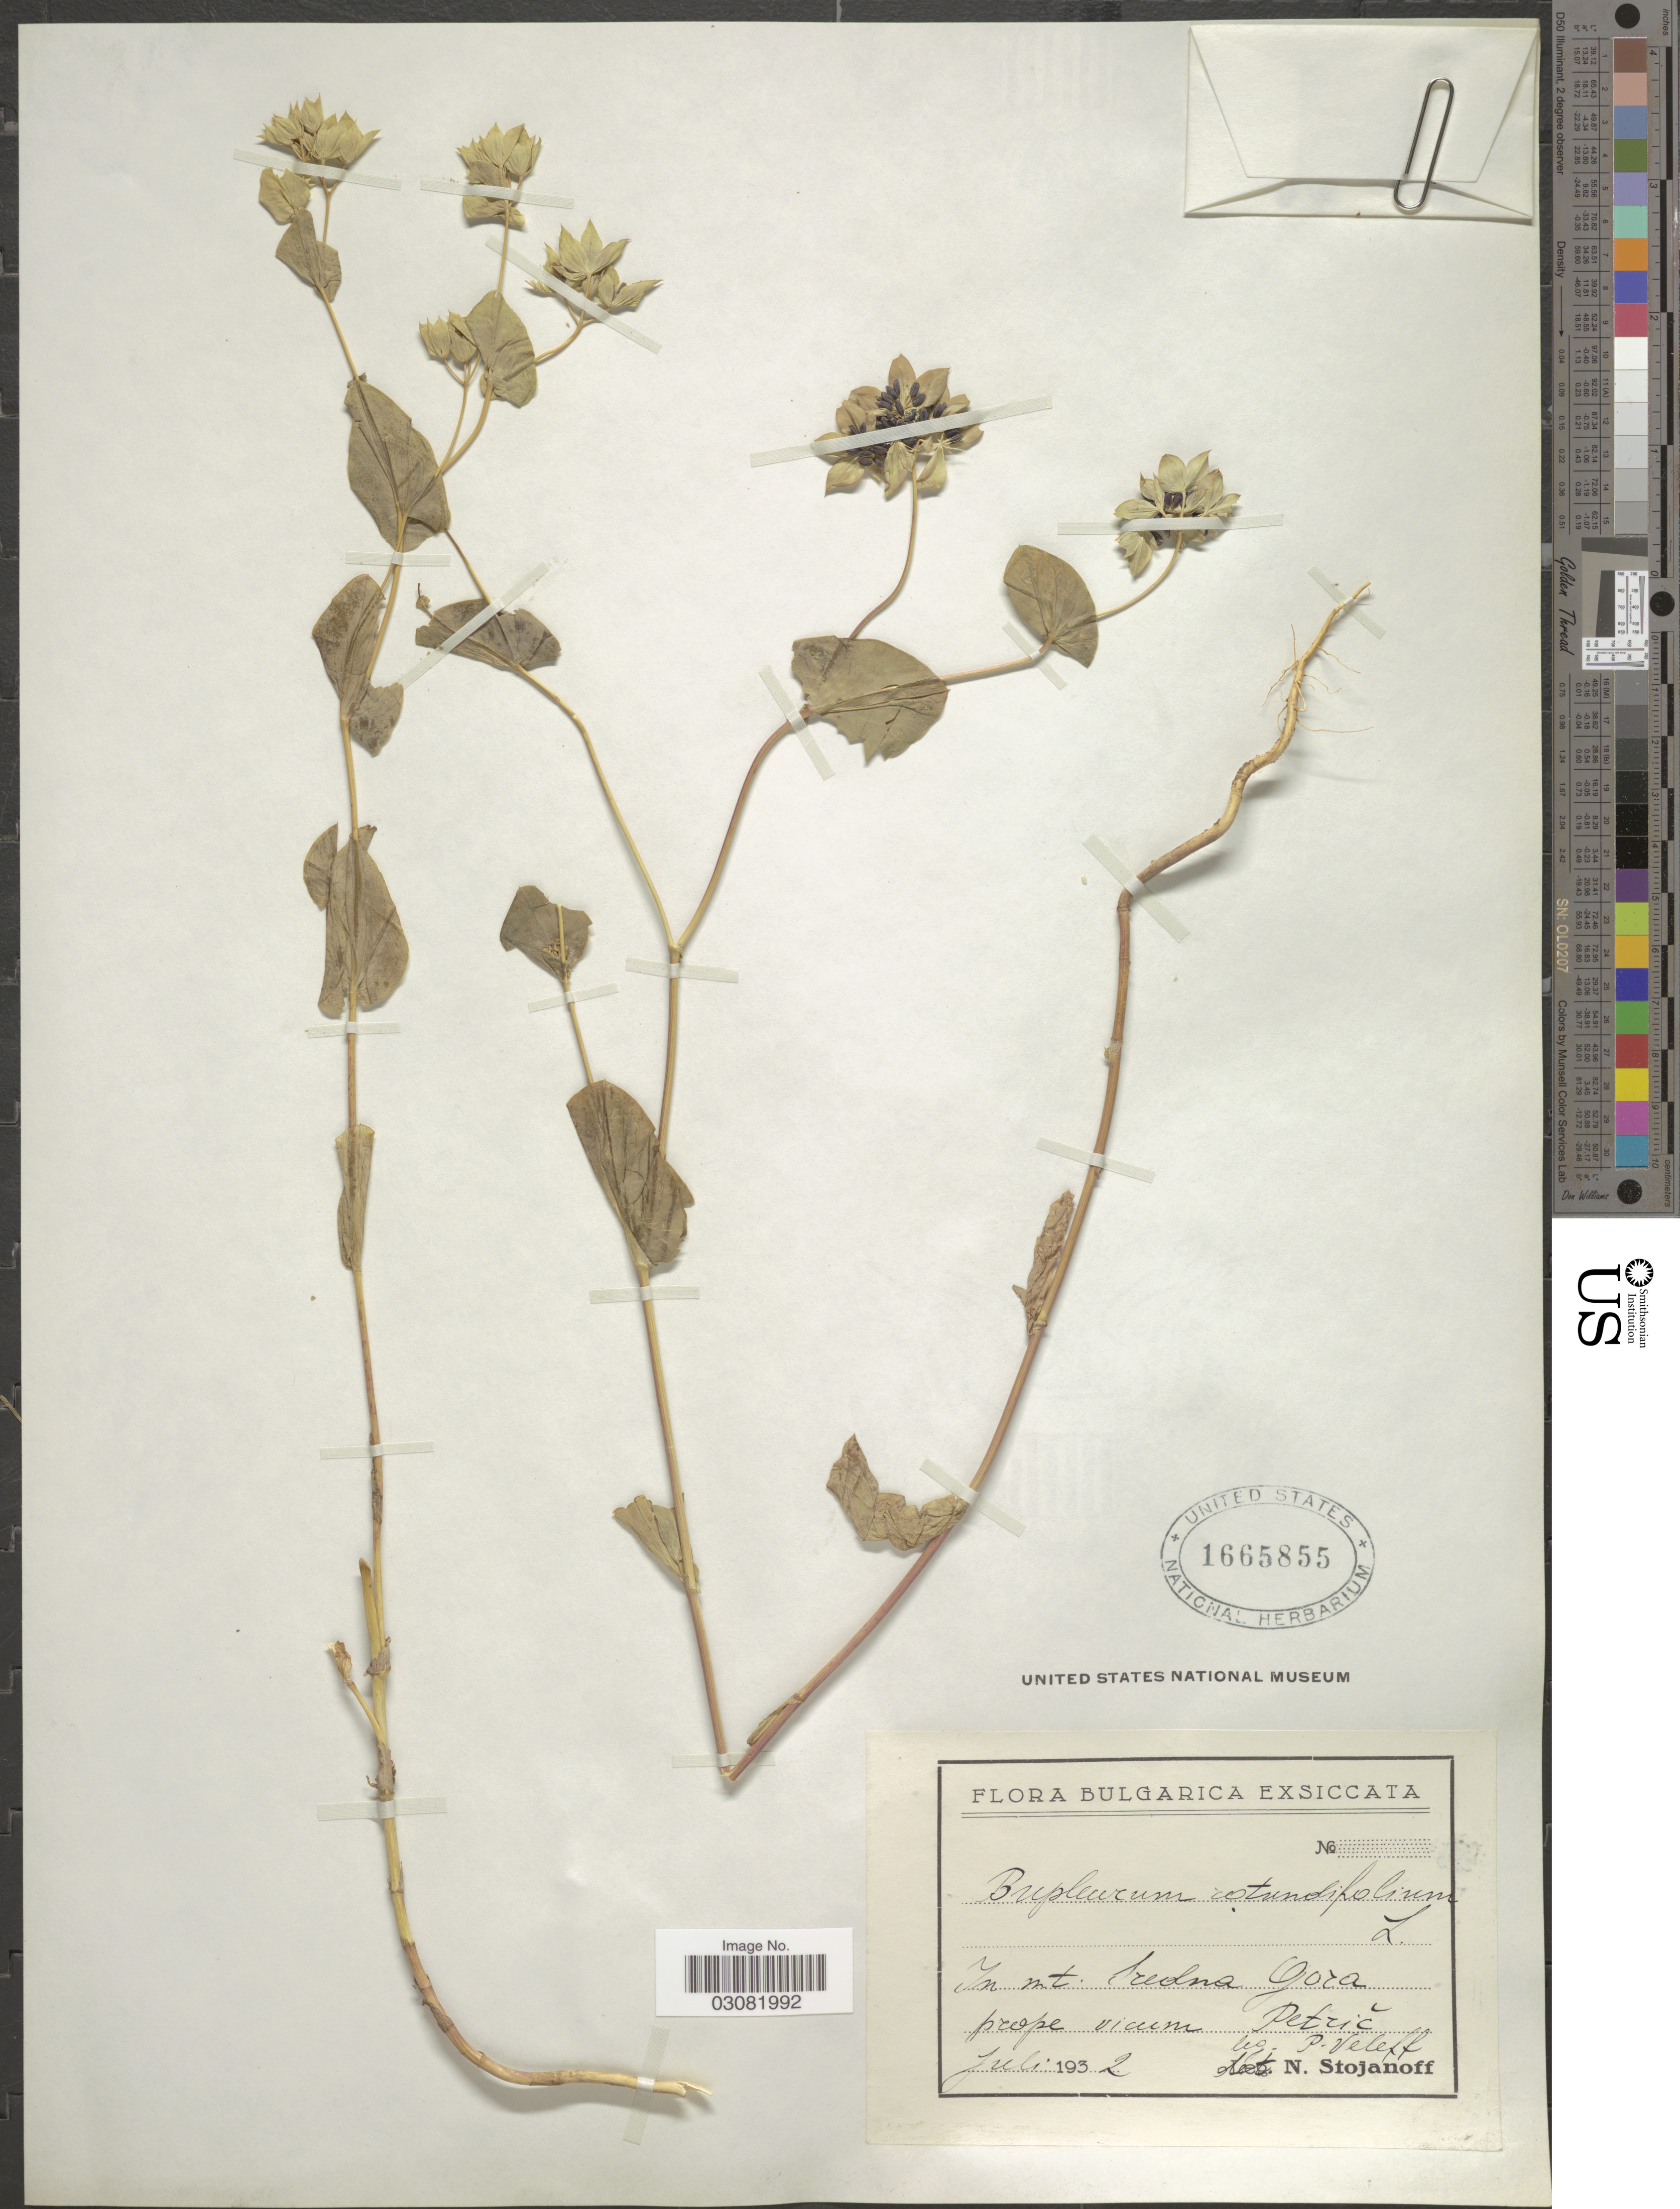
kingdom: Plantae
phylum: Tracheophyta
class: Magnoliopsida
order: Apiales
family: Apiaceae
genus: Bupleurum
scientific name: Bupleurum rotundifolium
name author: L.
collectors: P. Veleff & N. Stojanoff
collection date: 1932-07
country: Bulgaria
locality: Bulgarica. In mt. Sredna Gora prope vicum Petrič.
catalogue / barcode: US 1665855